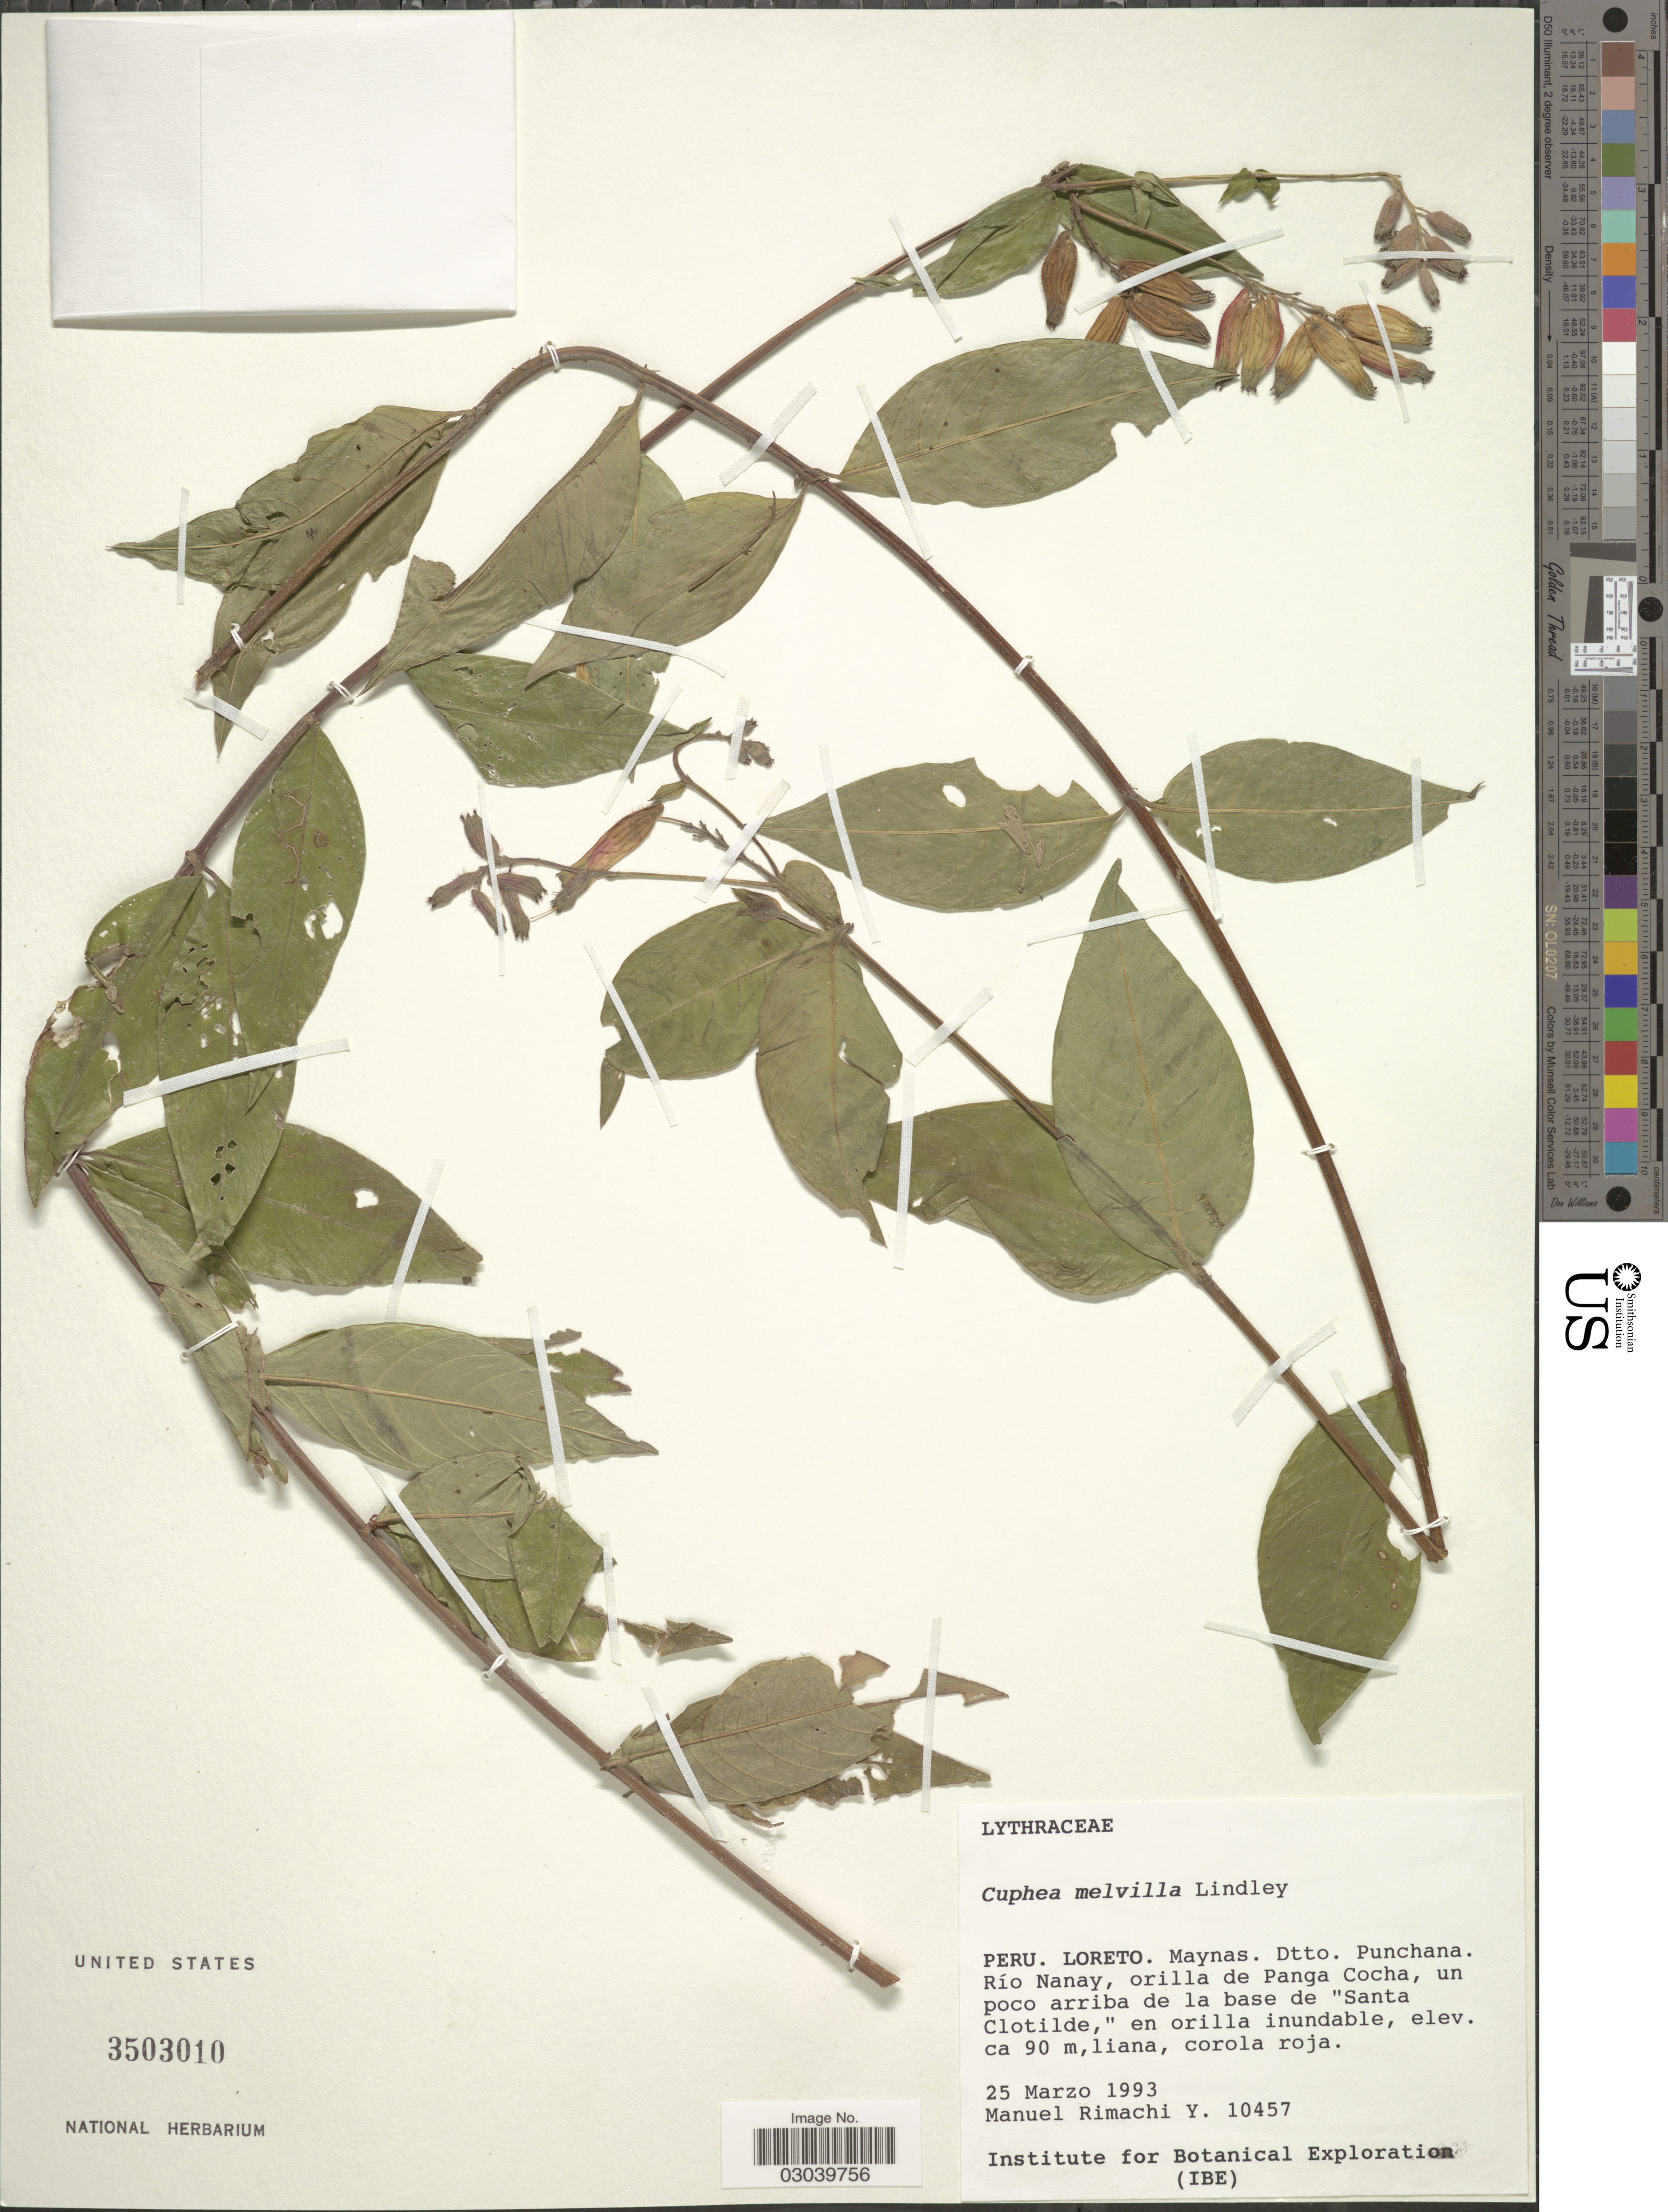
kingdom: Plantae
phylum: Tracheophyta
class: Magnoliopsida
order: Myrtales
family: Lythraceae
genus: Cuphea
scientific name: Cuphea melvilla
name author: Lindl.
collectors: M. Rimachi Y.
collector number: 10457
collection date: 1993-03-25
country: Peru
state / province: Loreto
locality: Maynas. Dtto. Punchana. Río Nanay, orilla de Panga Cocha, un poco arriba de la base de "Santa Clotilde," en orilla inundable.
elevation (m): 90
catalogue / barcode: US 3503010